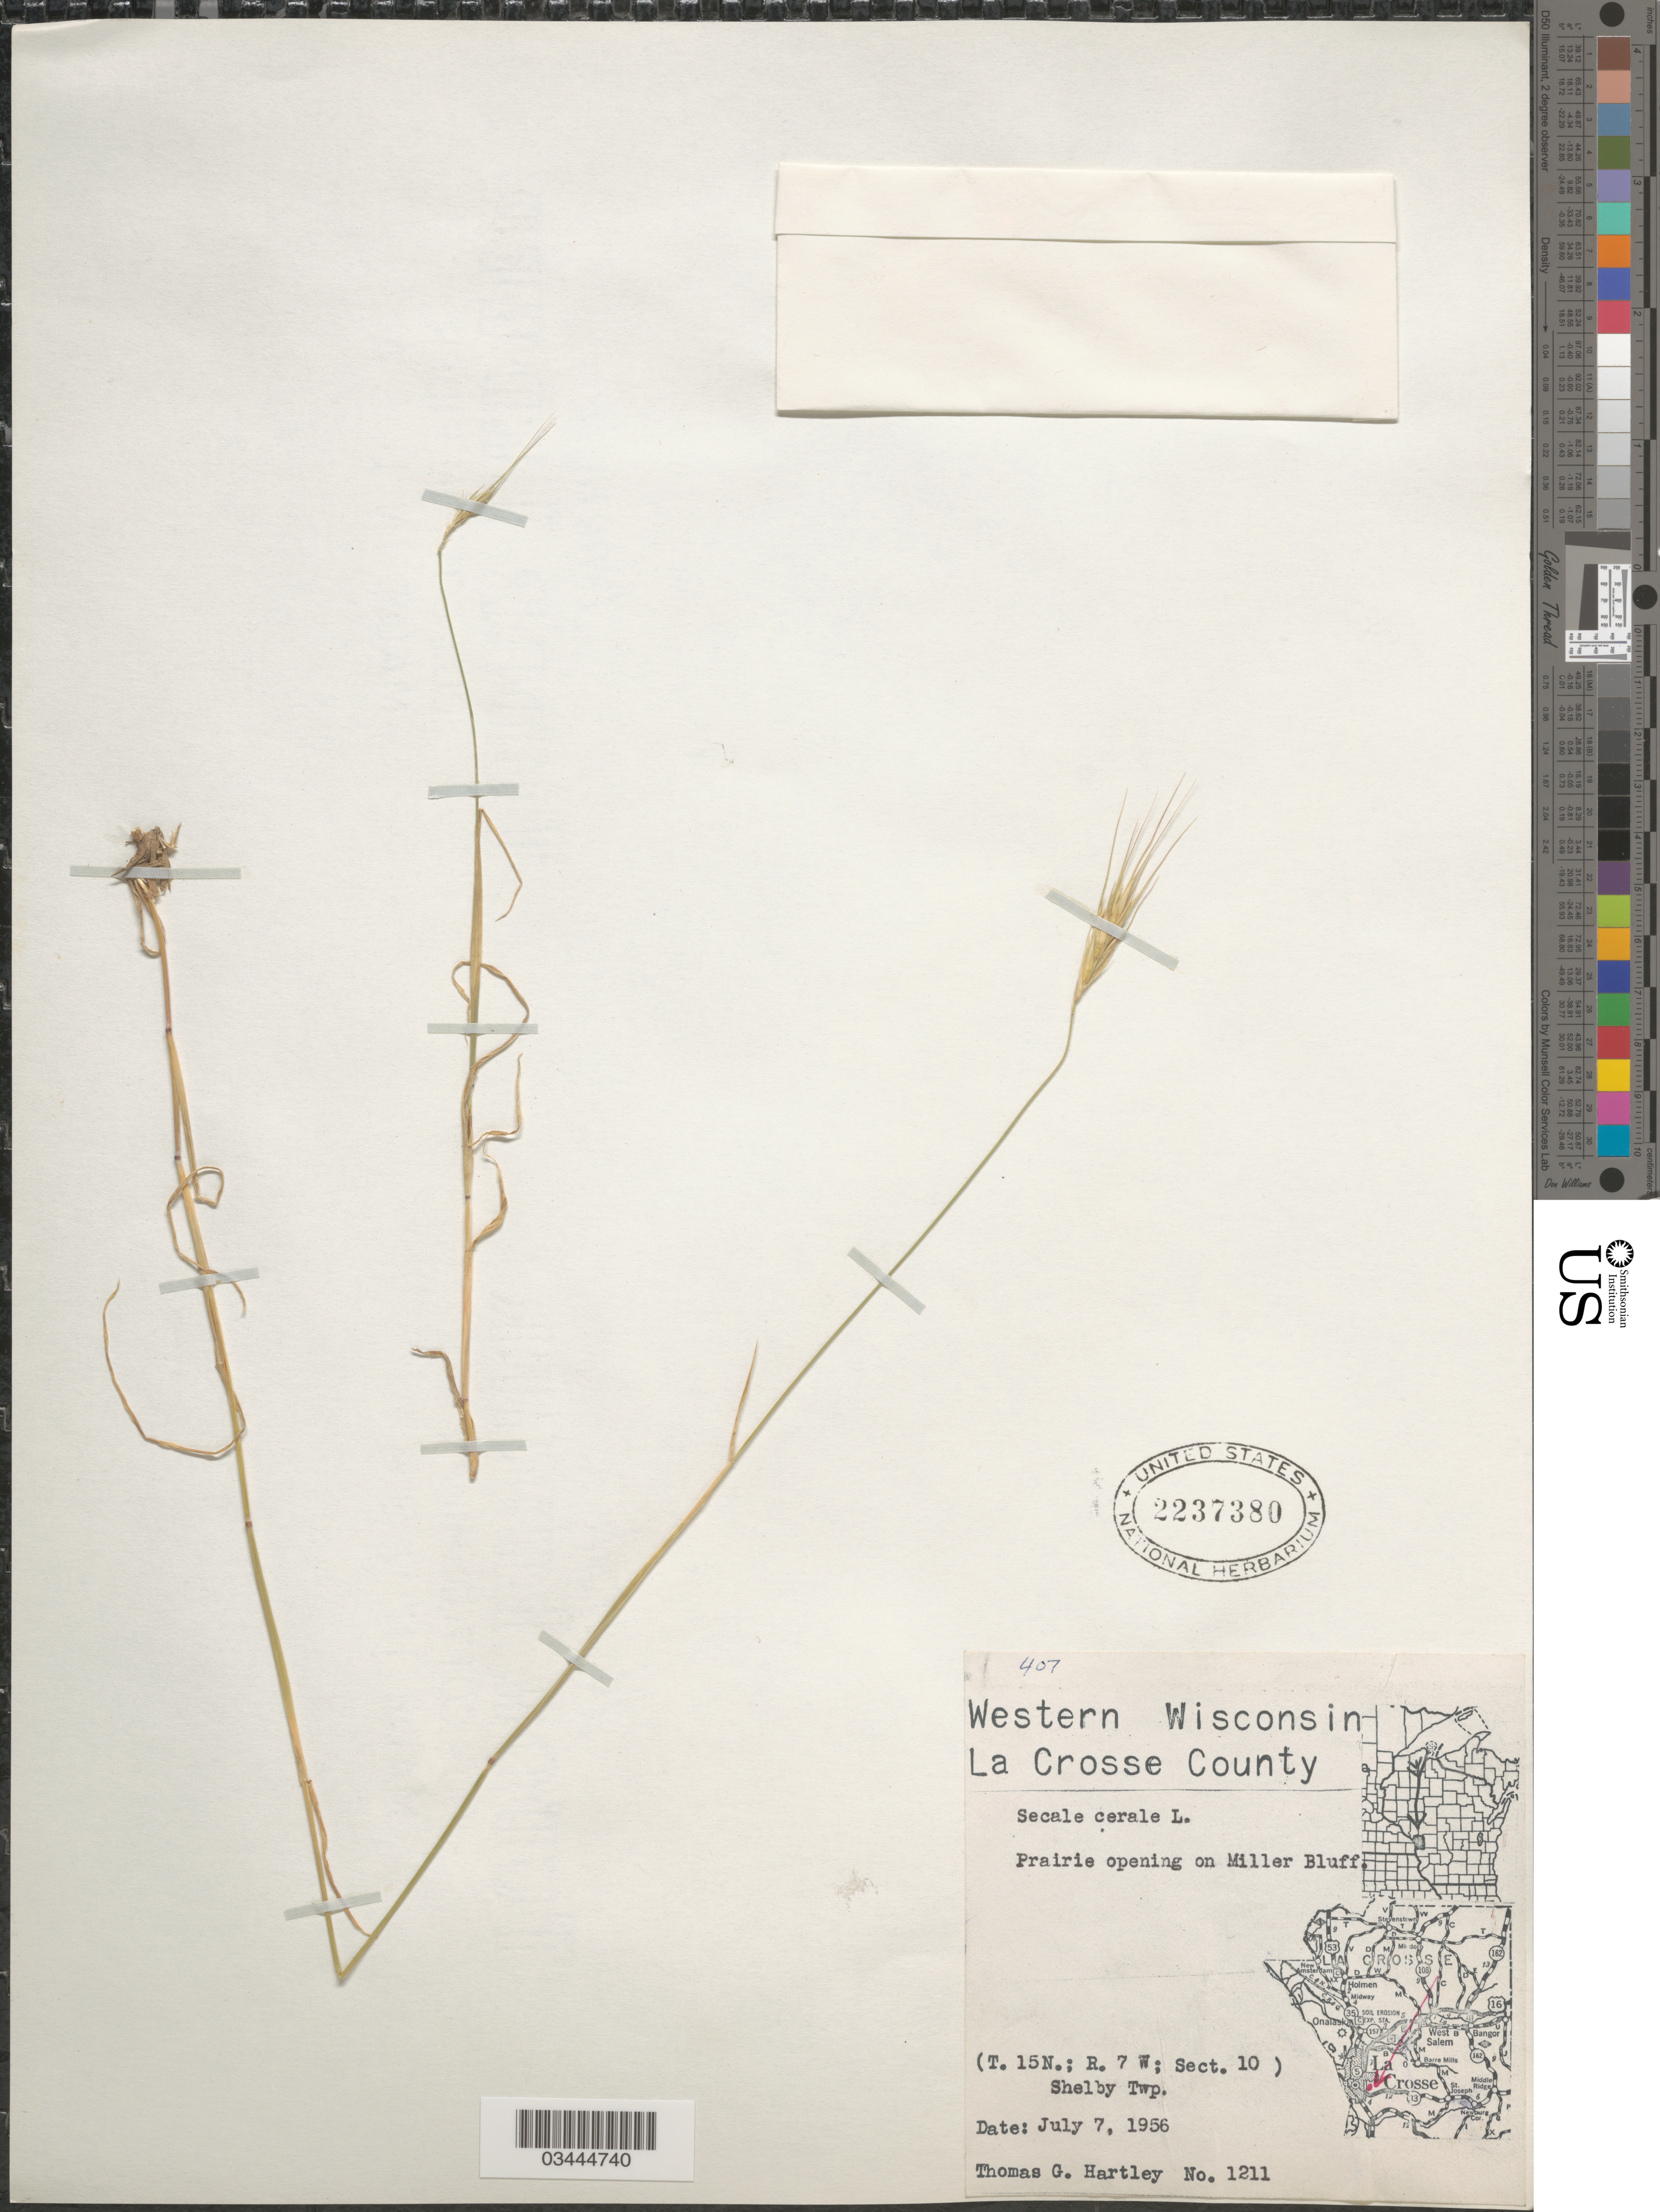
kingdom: Plantae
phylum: Tracheophyta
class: Liliopsida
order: Poales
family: Poaceae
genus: Secale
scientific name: Secale cereale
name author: L.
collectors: T. G. Hartley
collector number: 1211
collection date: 1956-07-07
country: United States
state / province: Wisconsin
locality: Western Wisconsin. La Crosse County. Prairie opening on Miller Bluff. (T. 15N.; R. 7 W; Sect. 10) Shelby Twp.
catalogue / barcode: US 2237380